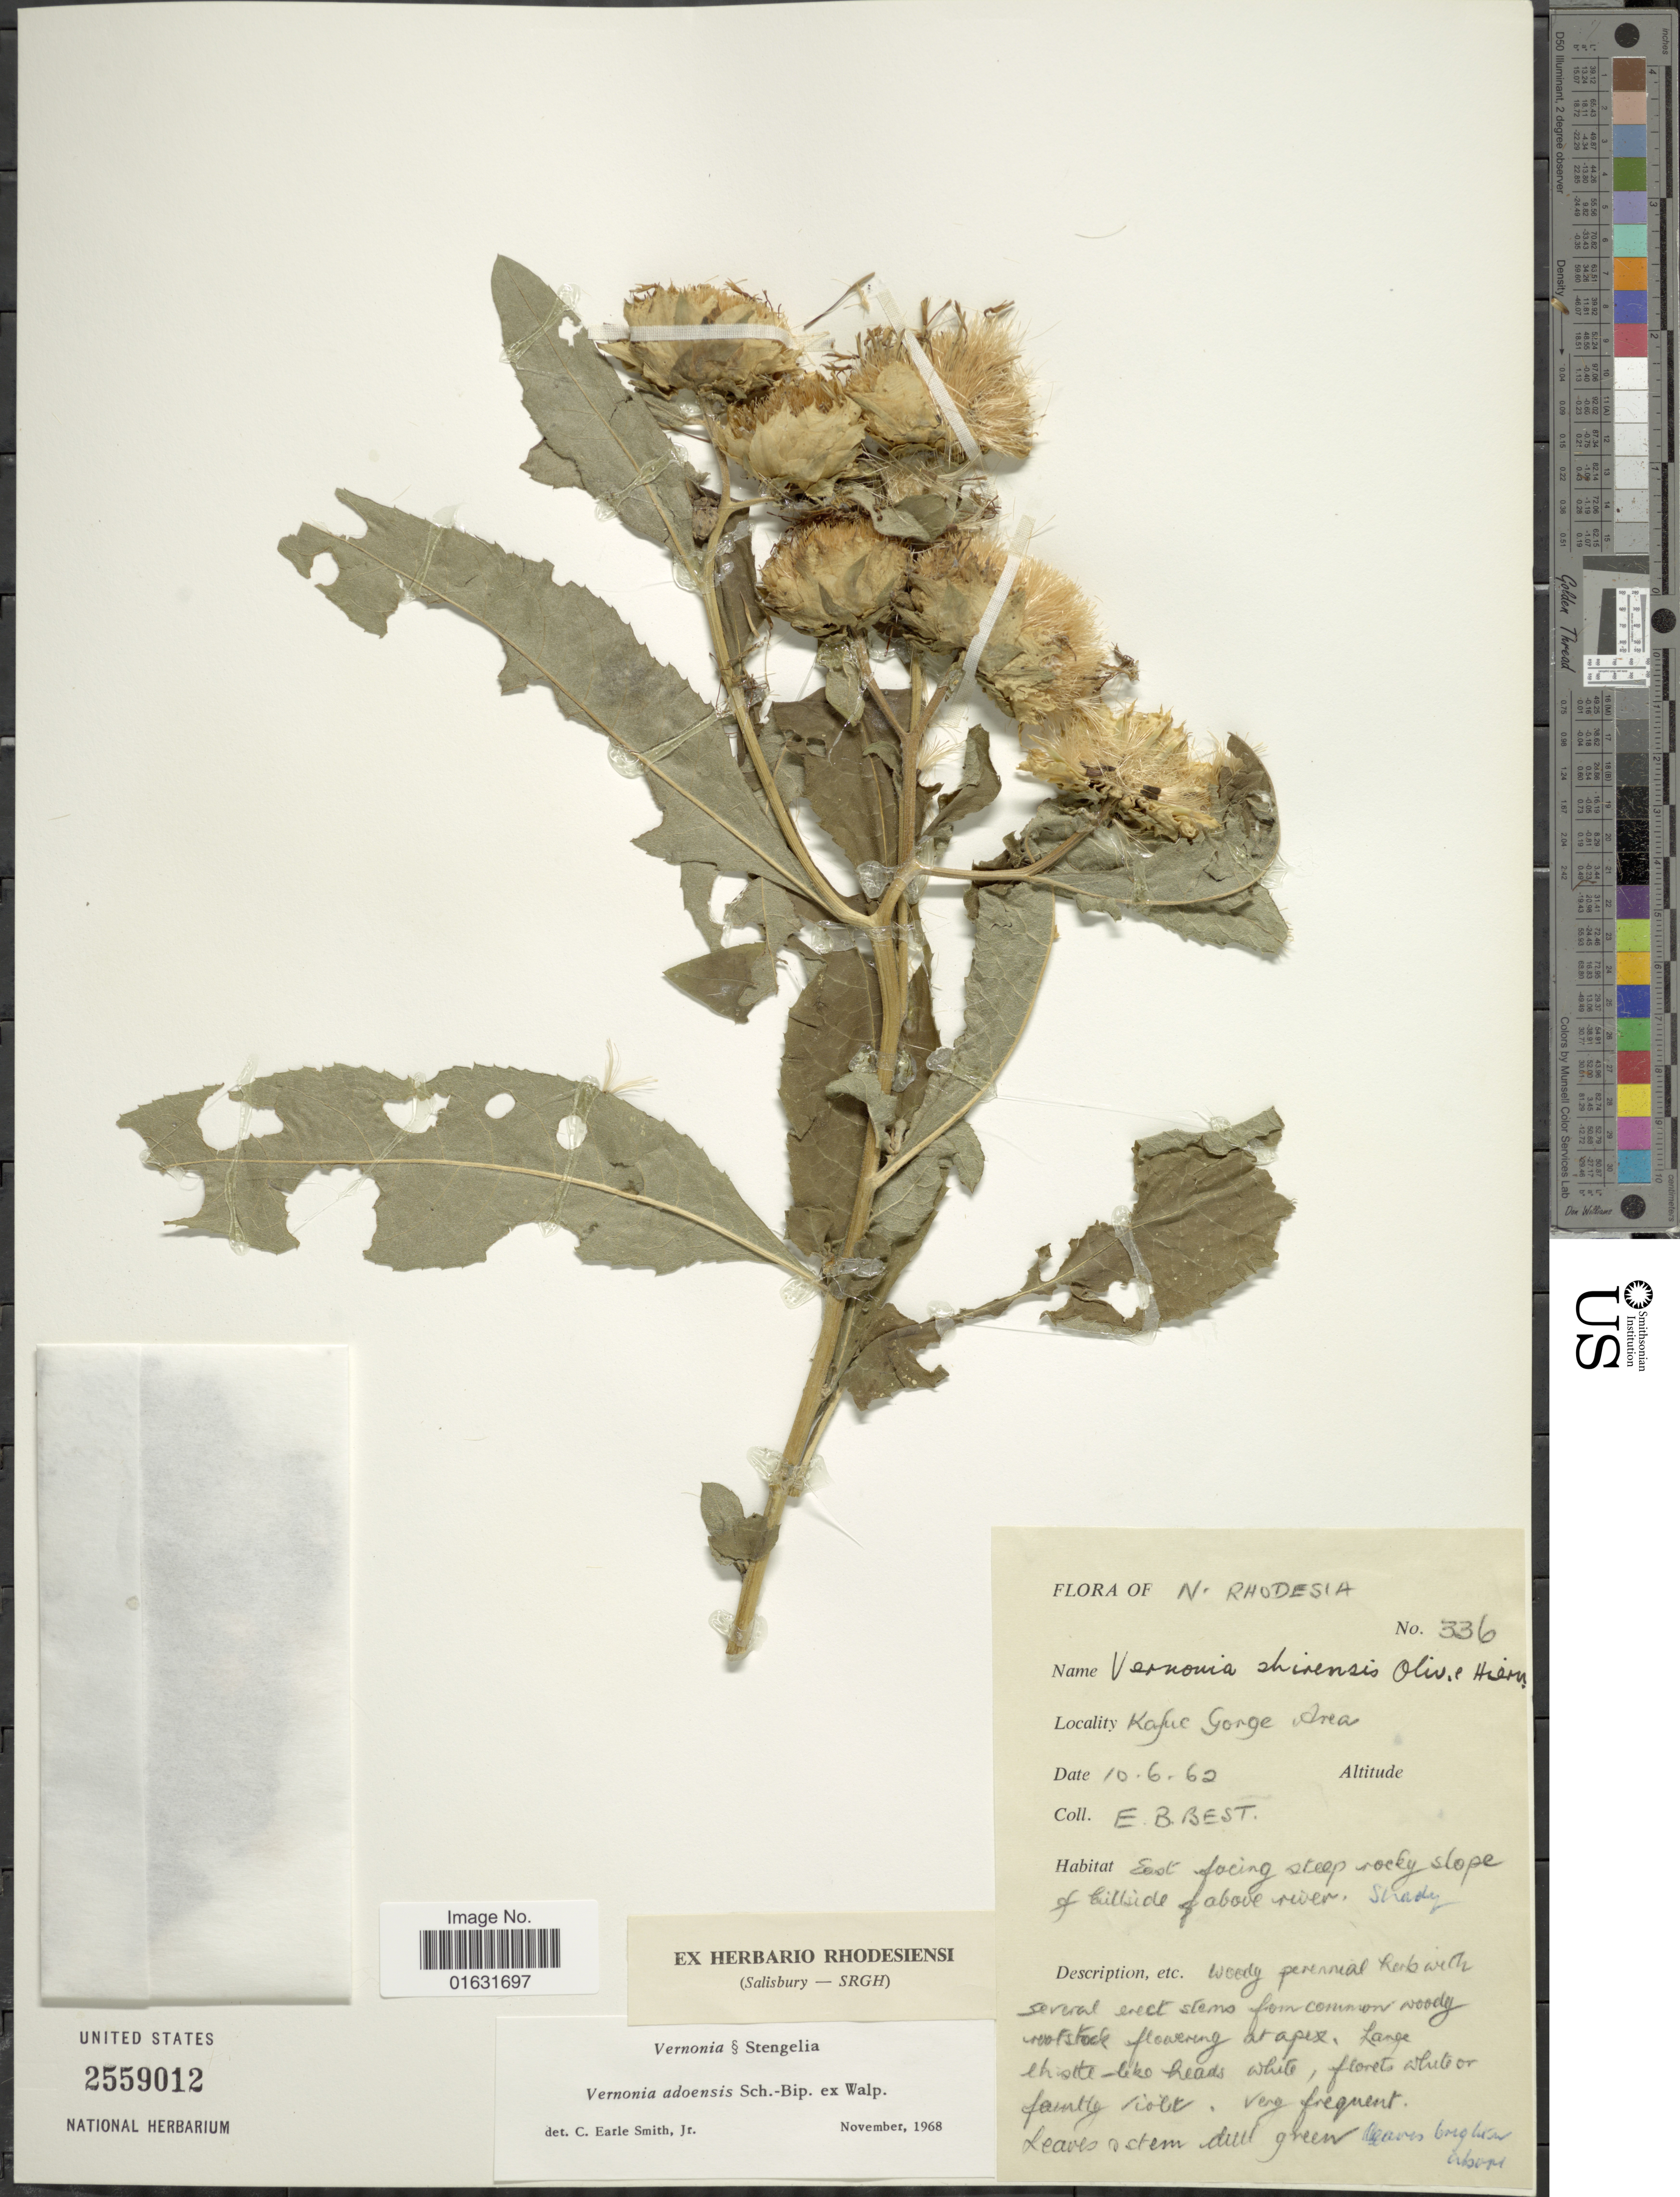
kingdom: Plantae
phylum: Tracheophyta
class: Magnoliopsida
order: Asterales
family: Asteraceae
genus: Baccharoides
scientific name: Baccharoides adoensis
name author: (Sch. Bip. ex Walp.) H. Rob.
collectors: E. Best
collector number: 336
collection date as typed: Transcribed d/m/y: 10/6/62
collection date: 1962-06-10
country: Zambia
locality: N.Rhodesia, Kafue Gorge Area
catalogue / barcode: US 2559012